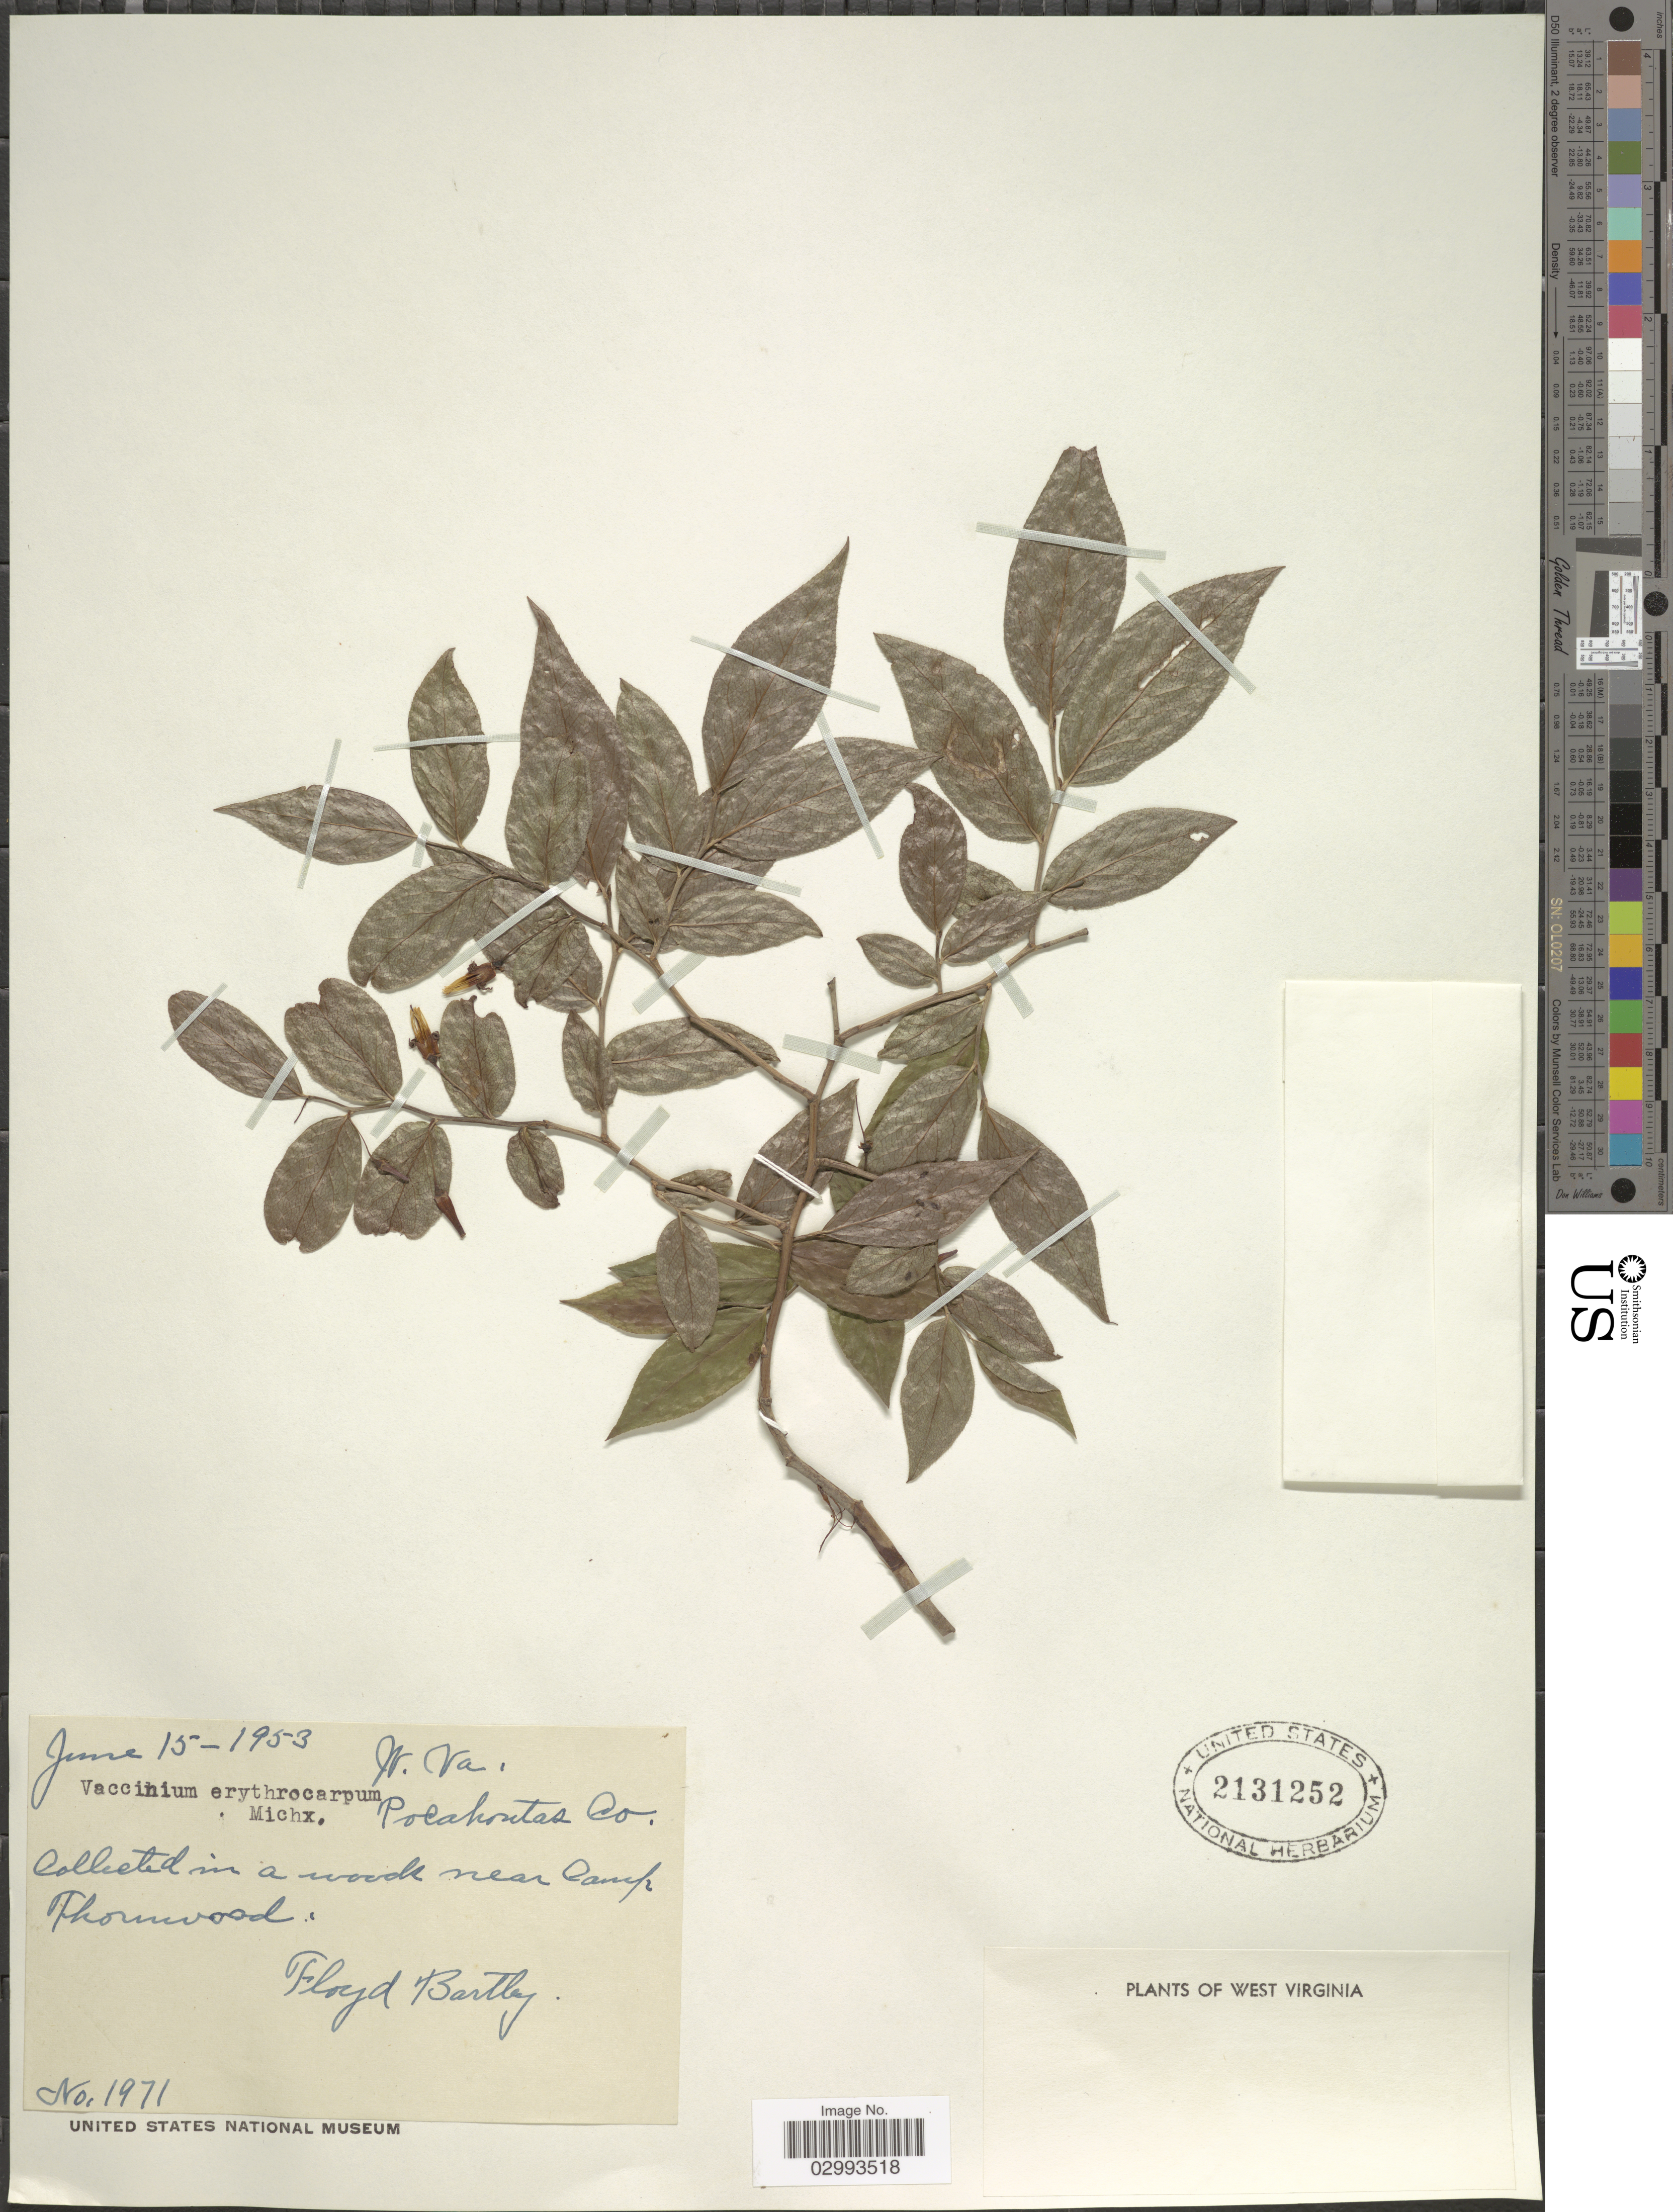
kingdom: Plantae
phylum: Tracheophyta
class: Magnoliopsida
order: Ericales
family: Ericaceae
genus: Hugeria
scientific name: Hugeria erythrocarpa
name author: (Michx.) Small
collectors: F. Bartley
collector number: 1971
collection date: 1953-06-15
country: United States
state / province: West Virginia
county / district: Pocahontas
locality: Pocahontas Co., near camp Thornwood.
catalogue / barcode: US 2131252